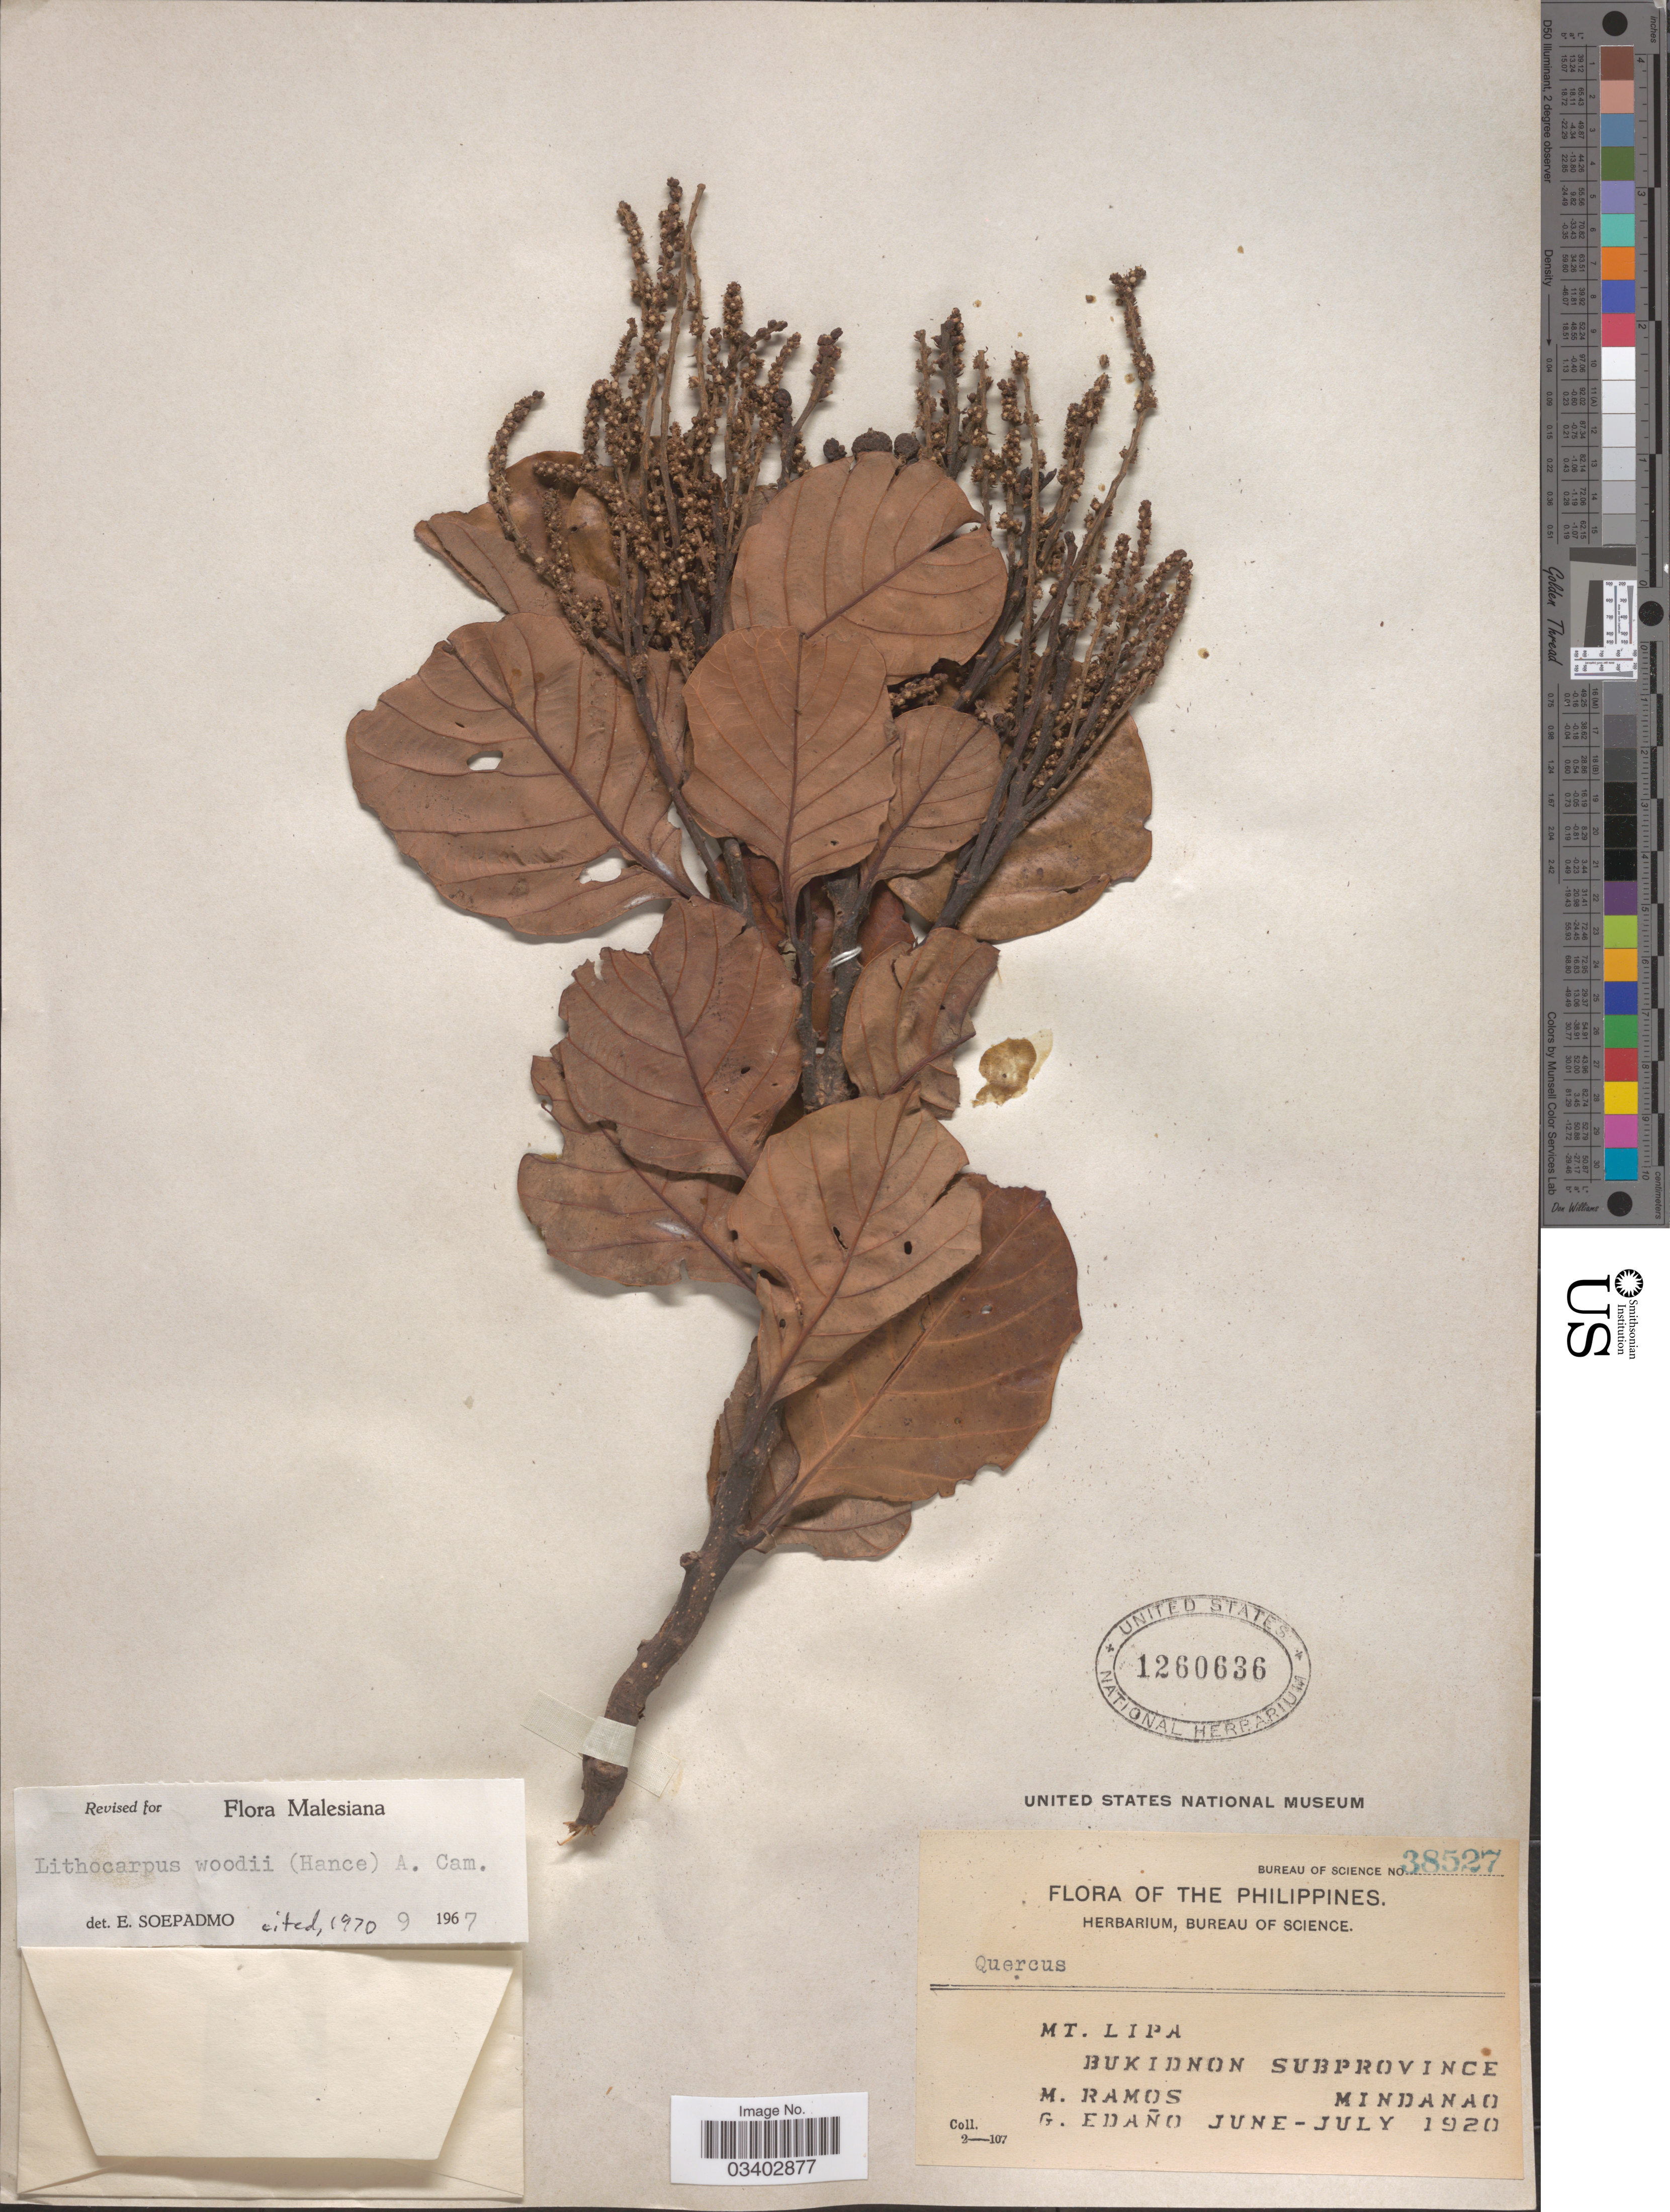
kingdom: Plantae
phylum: Tracheophyta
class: Magnoliopsida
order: Fagales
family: Fagaceae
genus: Lithocarpus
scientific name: Lithocarpus woodii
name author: (Hance) A. Camus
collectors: M. Ramos & G. Edaño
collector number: Bureau of Science 38527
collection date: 1920-06/1920-07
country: Philippines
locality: Mt. Lipa, Bukidnon Subprovince, Mindanao.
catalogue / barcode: US 1260636